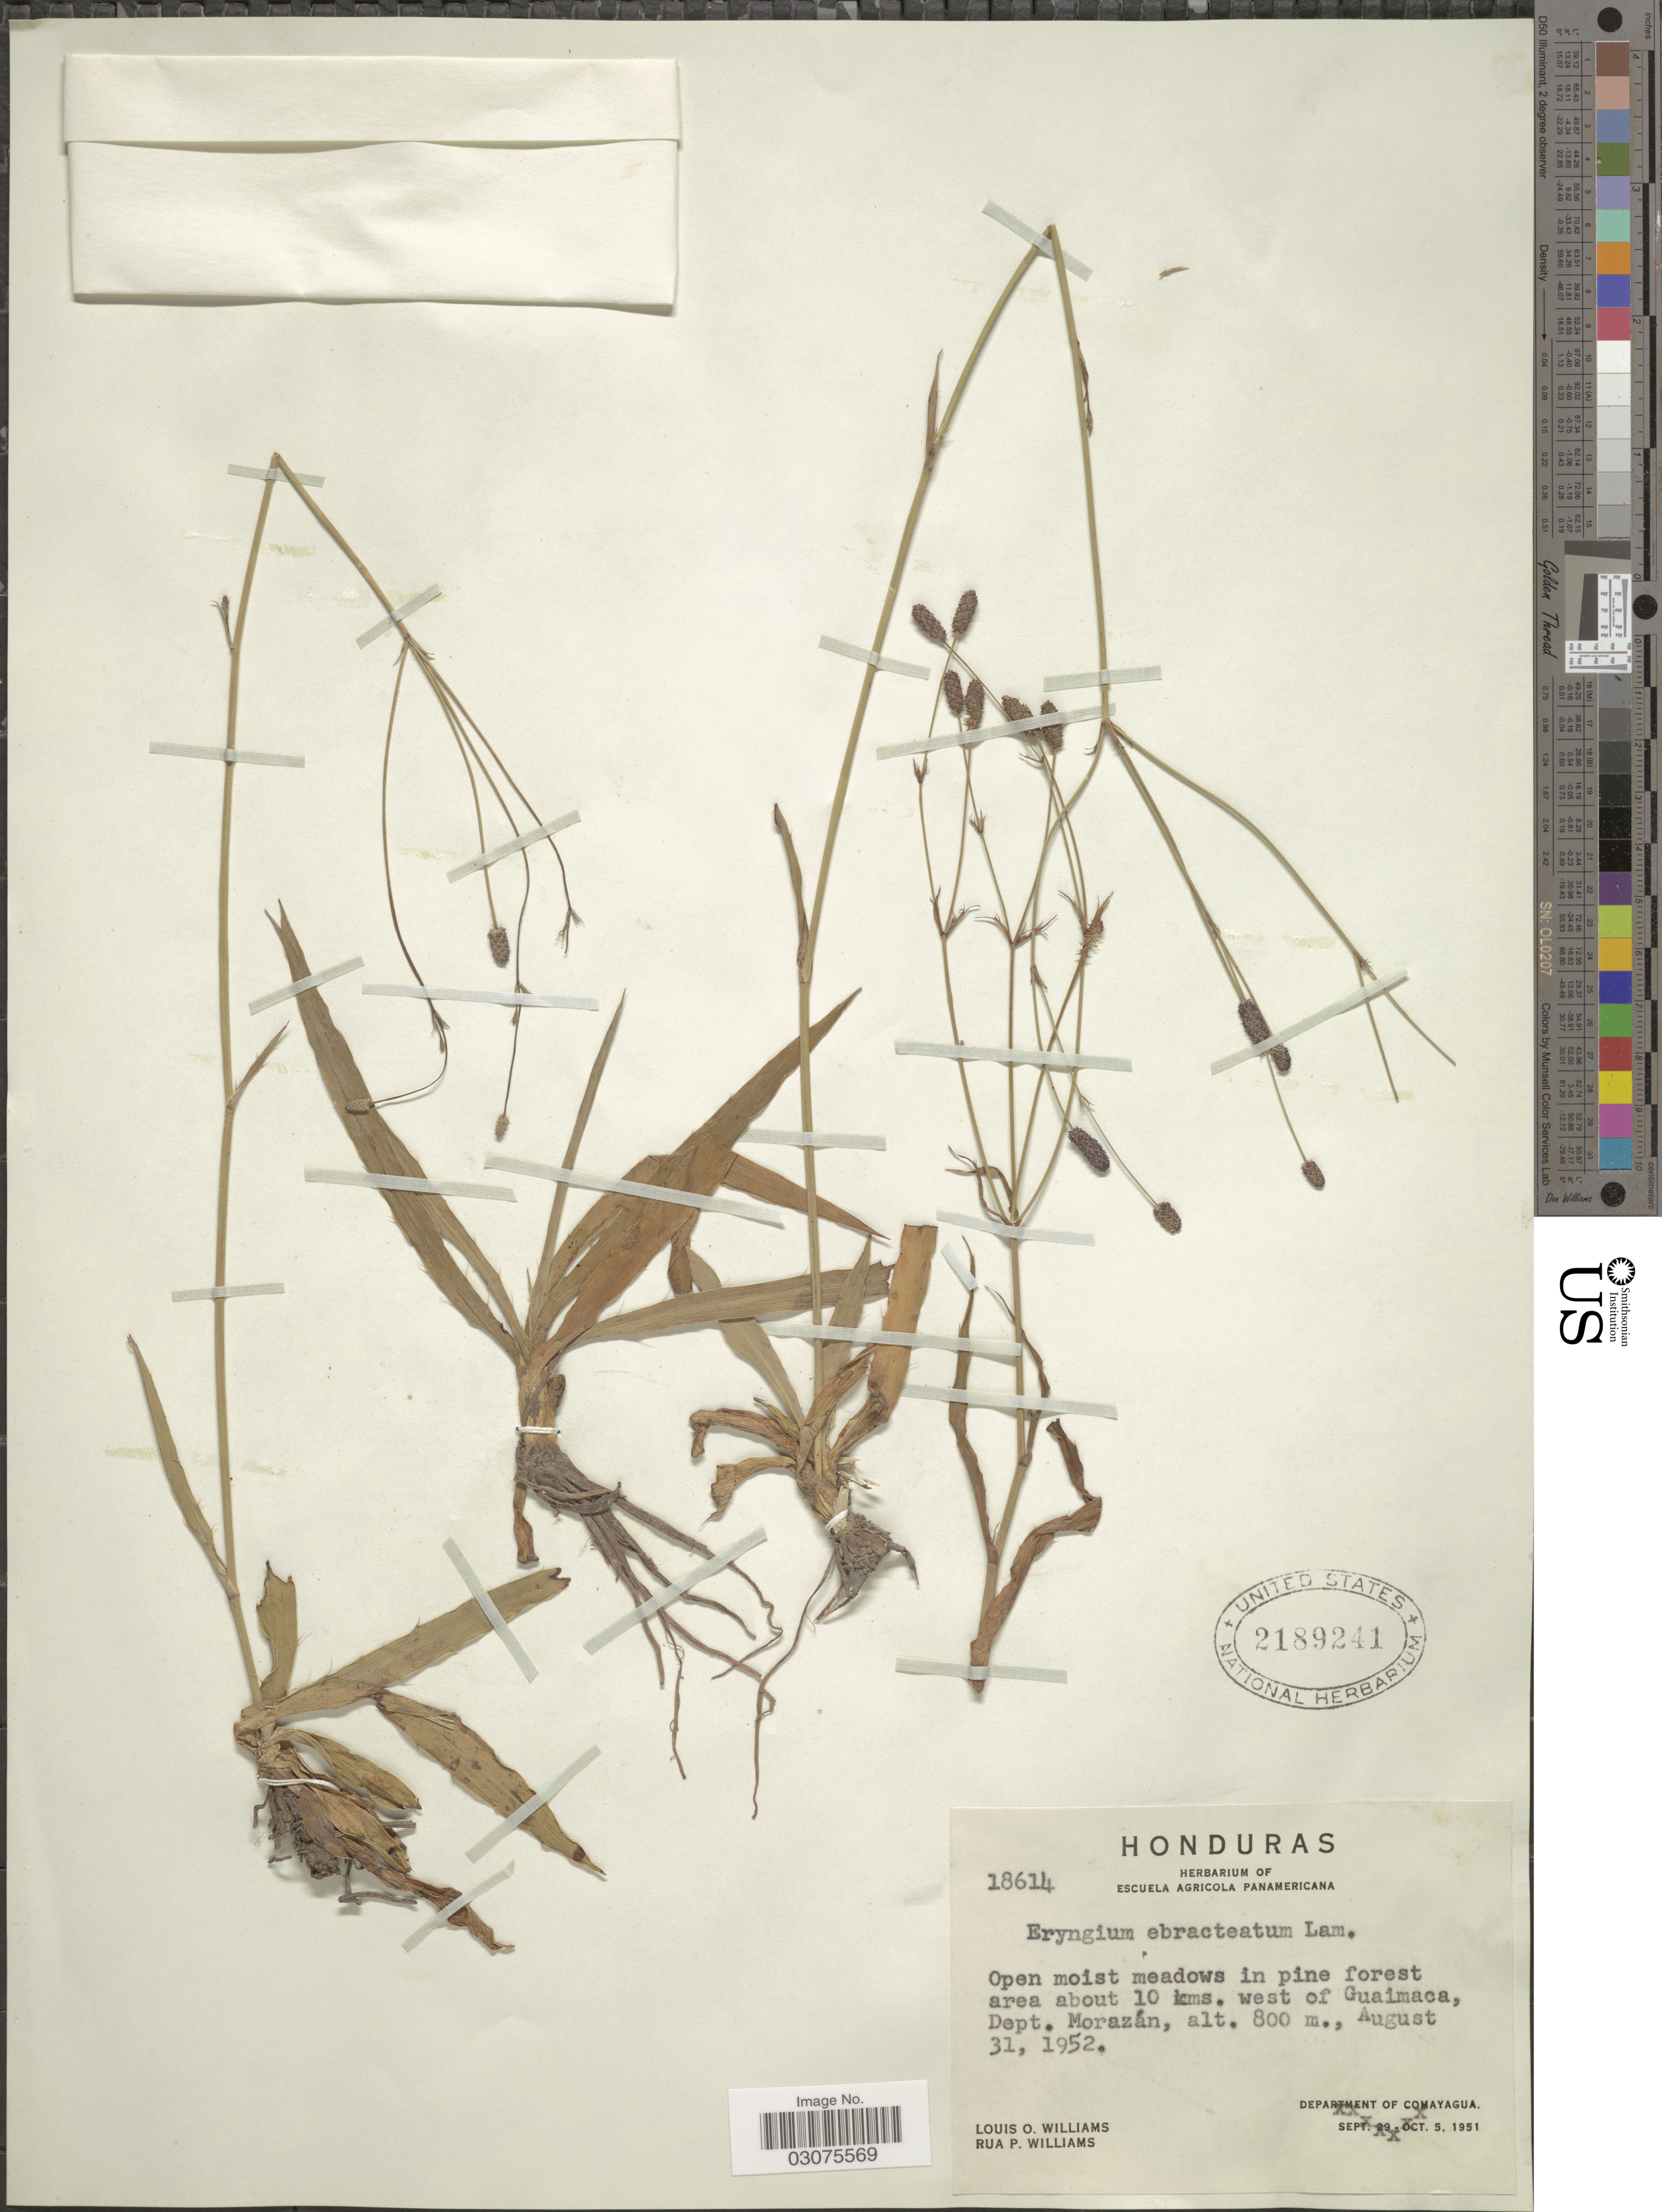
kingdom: Plantae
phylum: Tracheophyta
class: Magnoliopsida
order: Apiales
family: Apiaceae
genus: Eryngium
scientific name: Eryngium ebracteatum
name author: Lam.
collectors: L. O. Williams & R. P. Williams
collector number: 18614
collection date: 1952-08-31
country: Honduras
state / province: Fco. Morazán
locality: Open moist meadows in pine forest area about 10 kms. west of Guaimaca, Dept. Morazán.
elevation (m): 800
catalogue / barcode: US 2189241